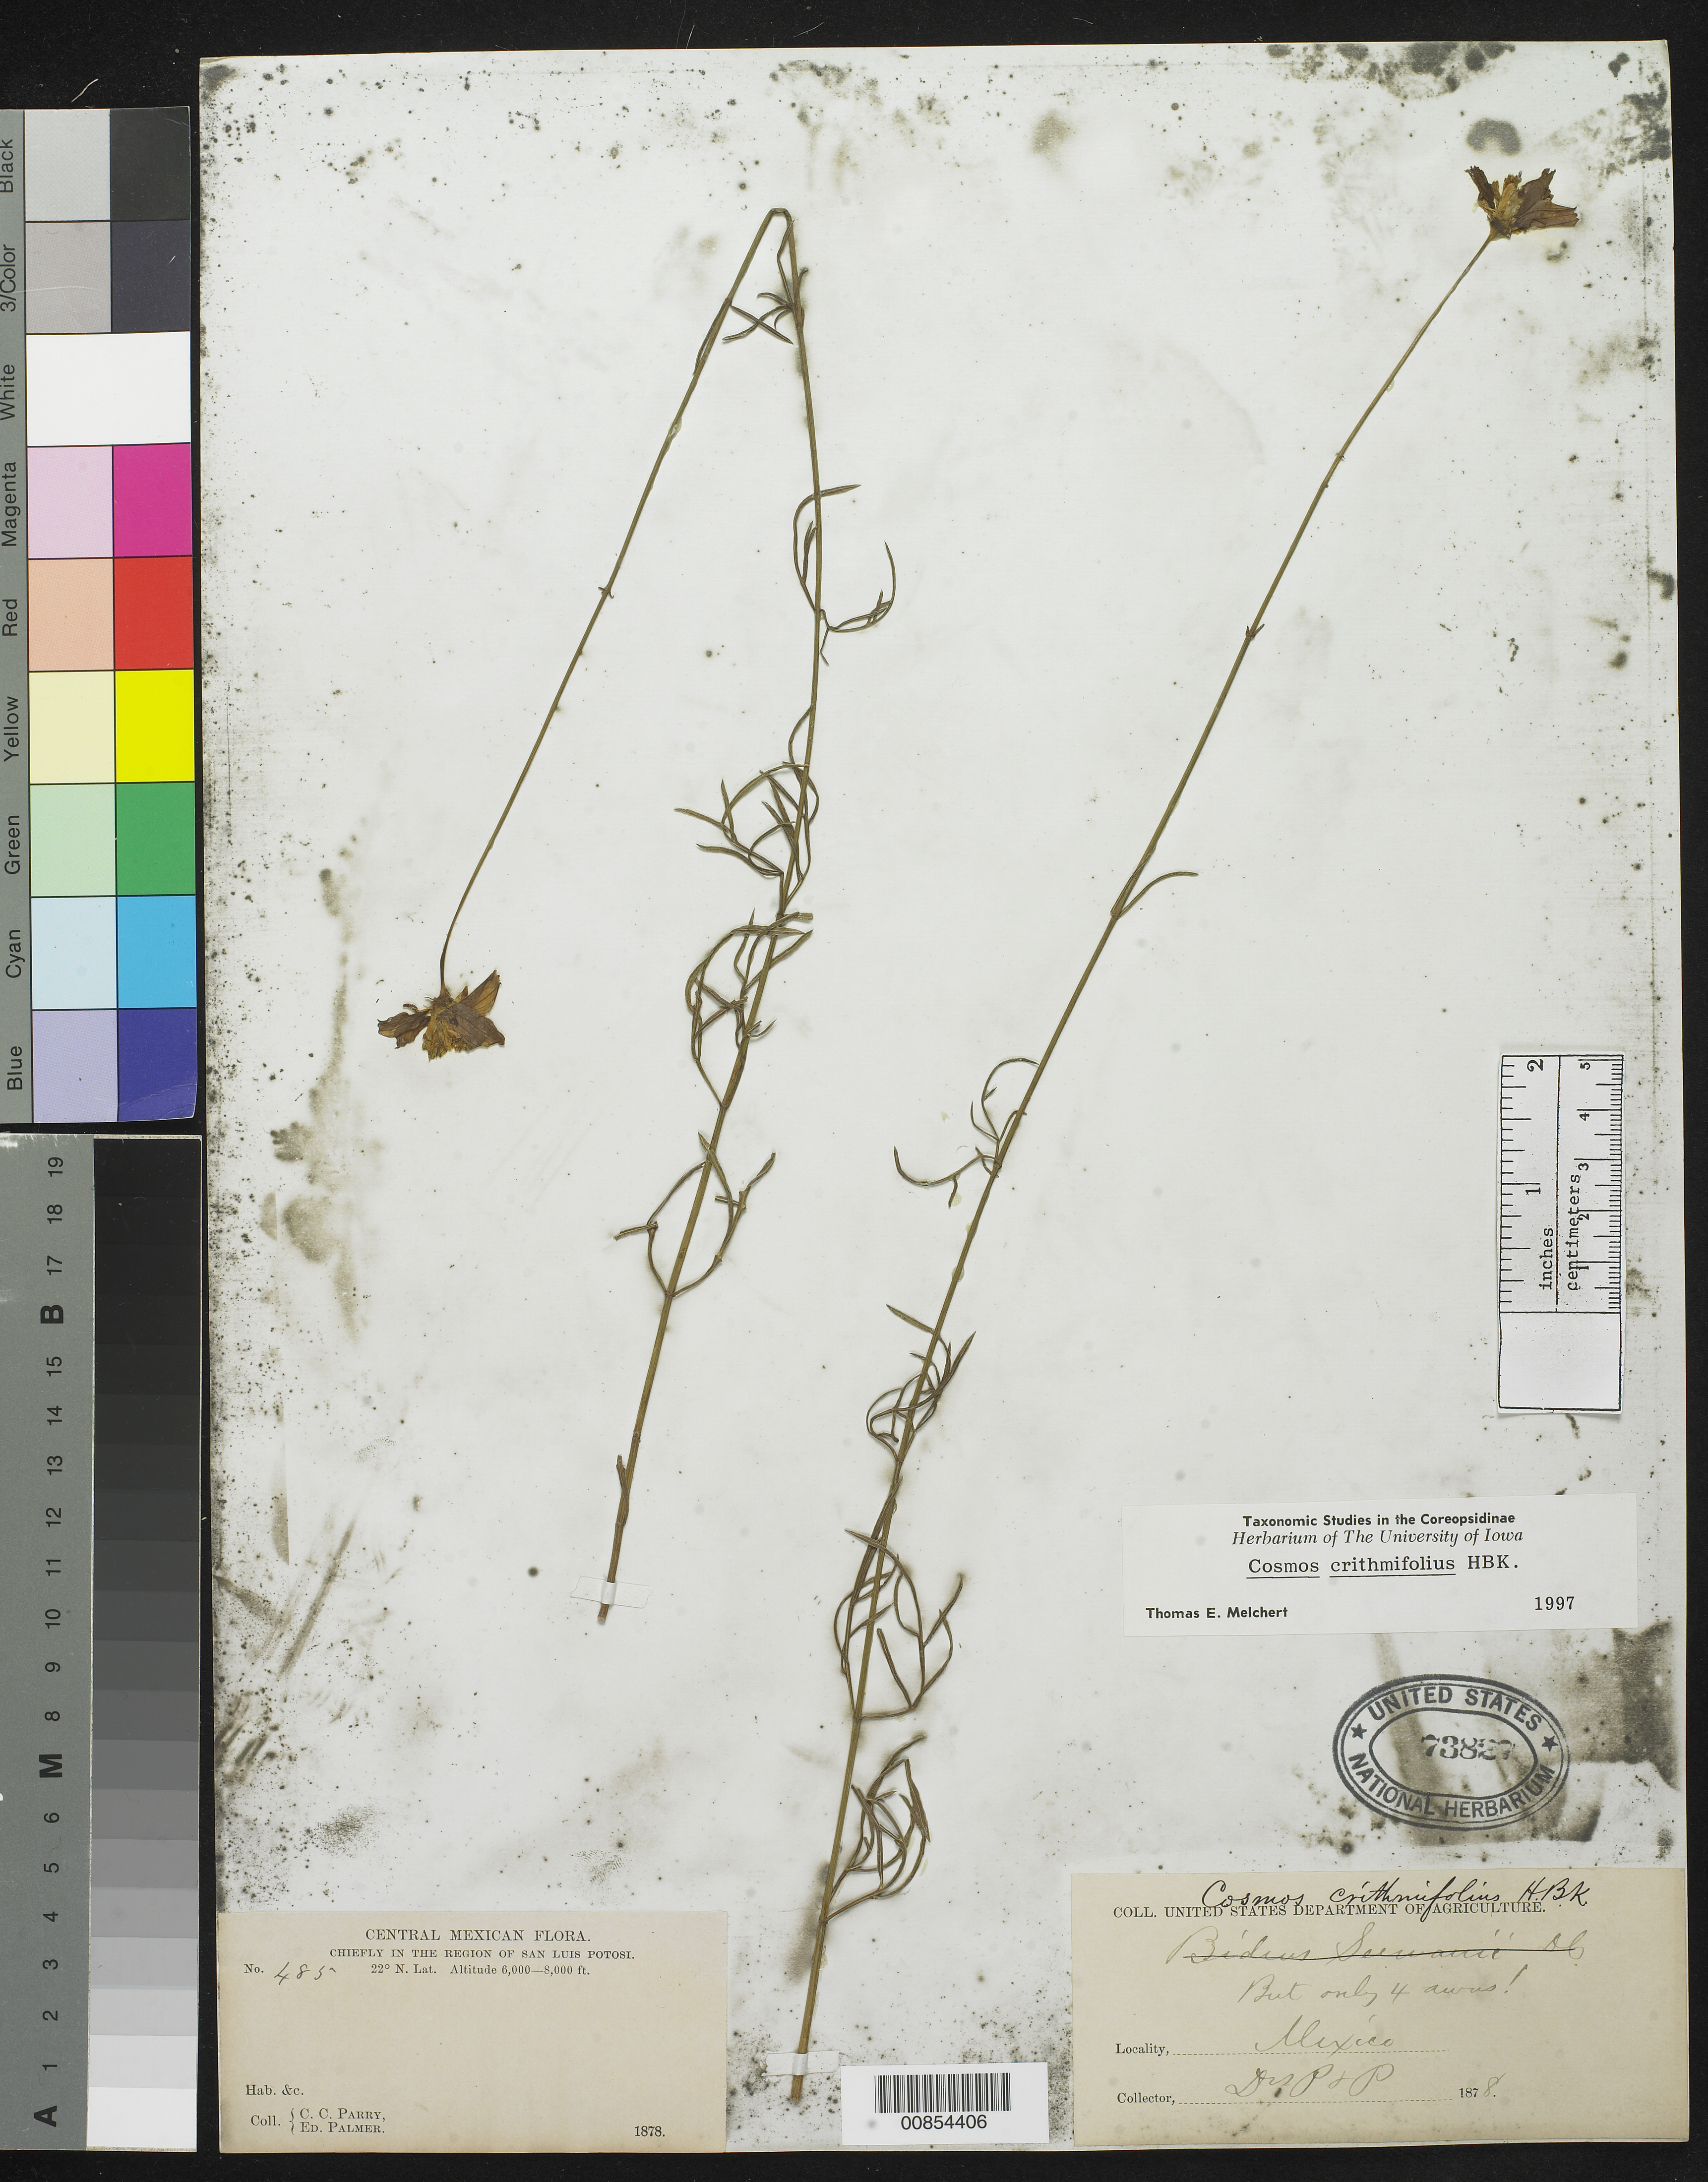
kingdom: Plantae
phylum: Tracheophyta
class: Magnoliopsida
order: Asterales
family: Asteraceae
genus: Cosmos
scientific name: Cosmos crithmifolius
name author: Kunth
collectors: C. C. Parry & E. Palmer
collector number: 485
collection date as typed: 1878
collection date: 1878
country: Mexico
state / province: San Luis Potosí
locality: Chiefly in the region of San Luis Potosí.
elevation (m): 1829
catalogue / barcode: US 73827